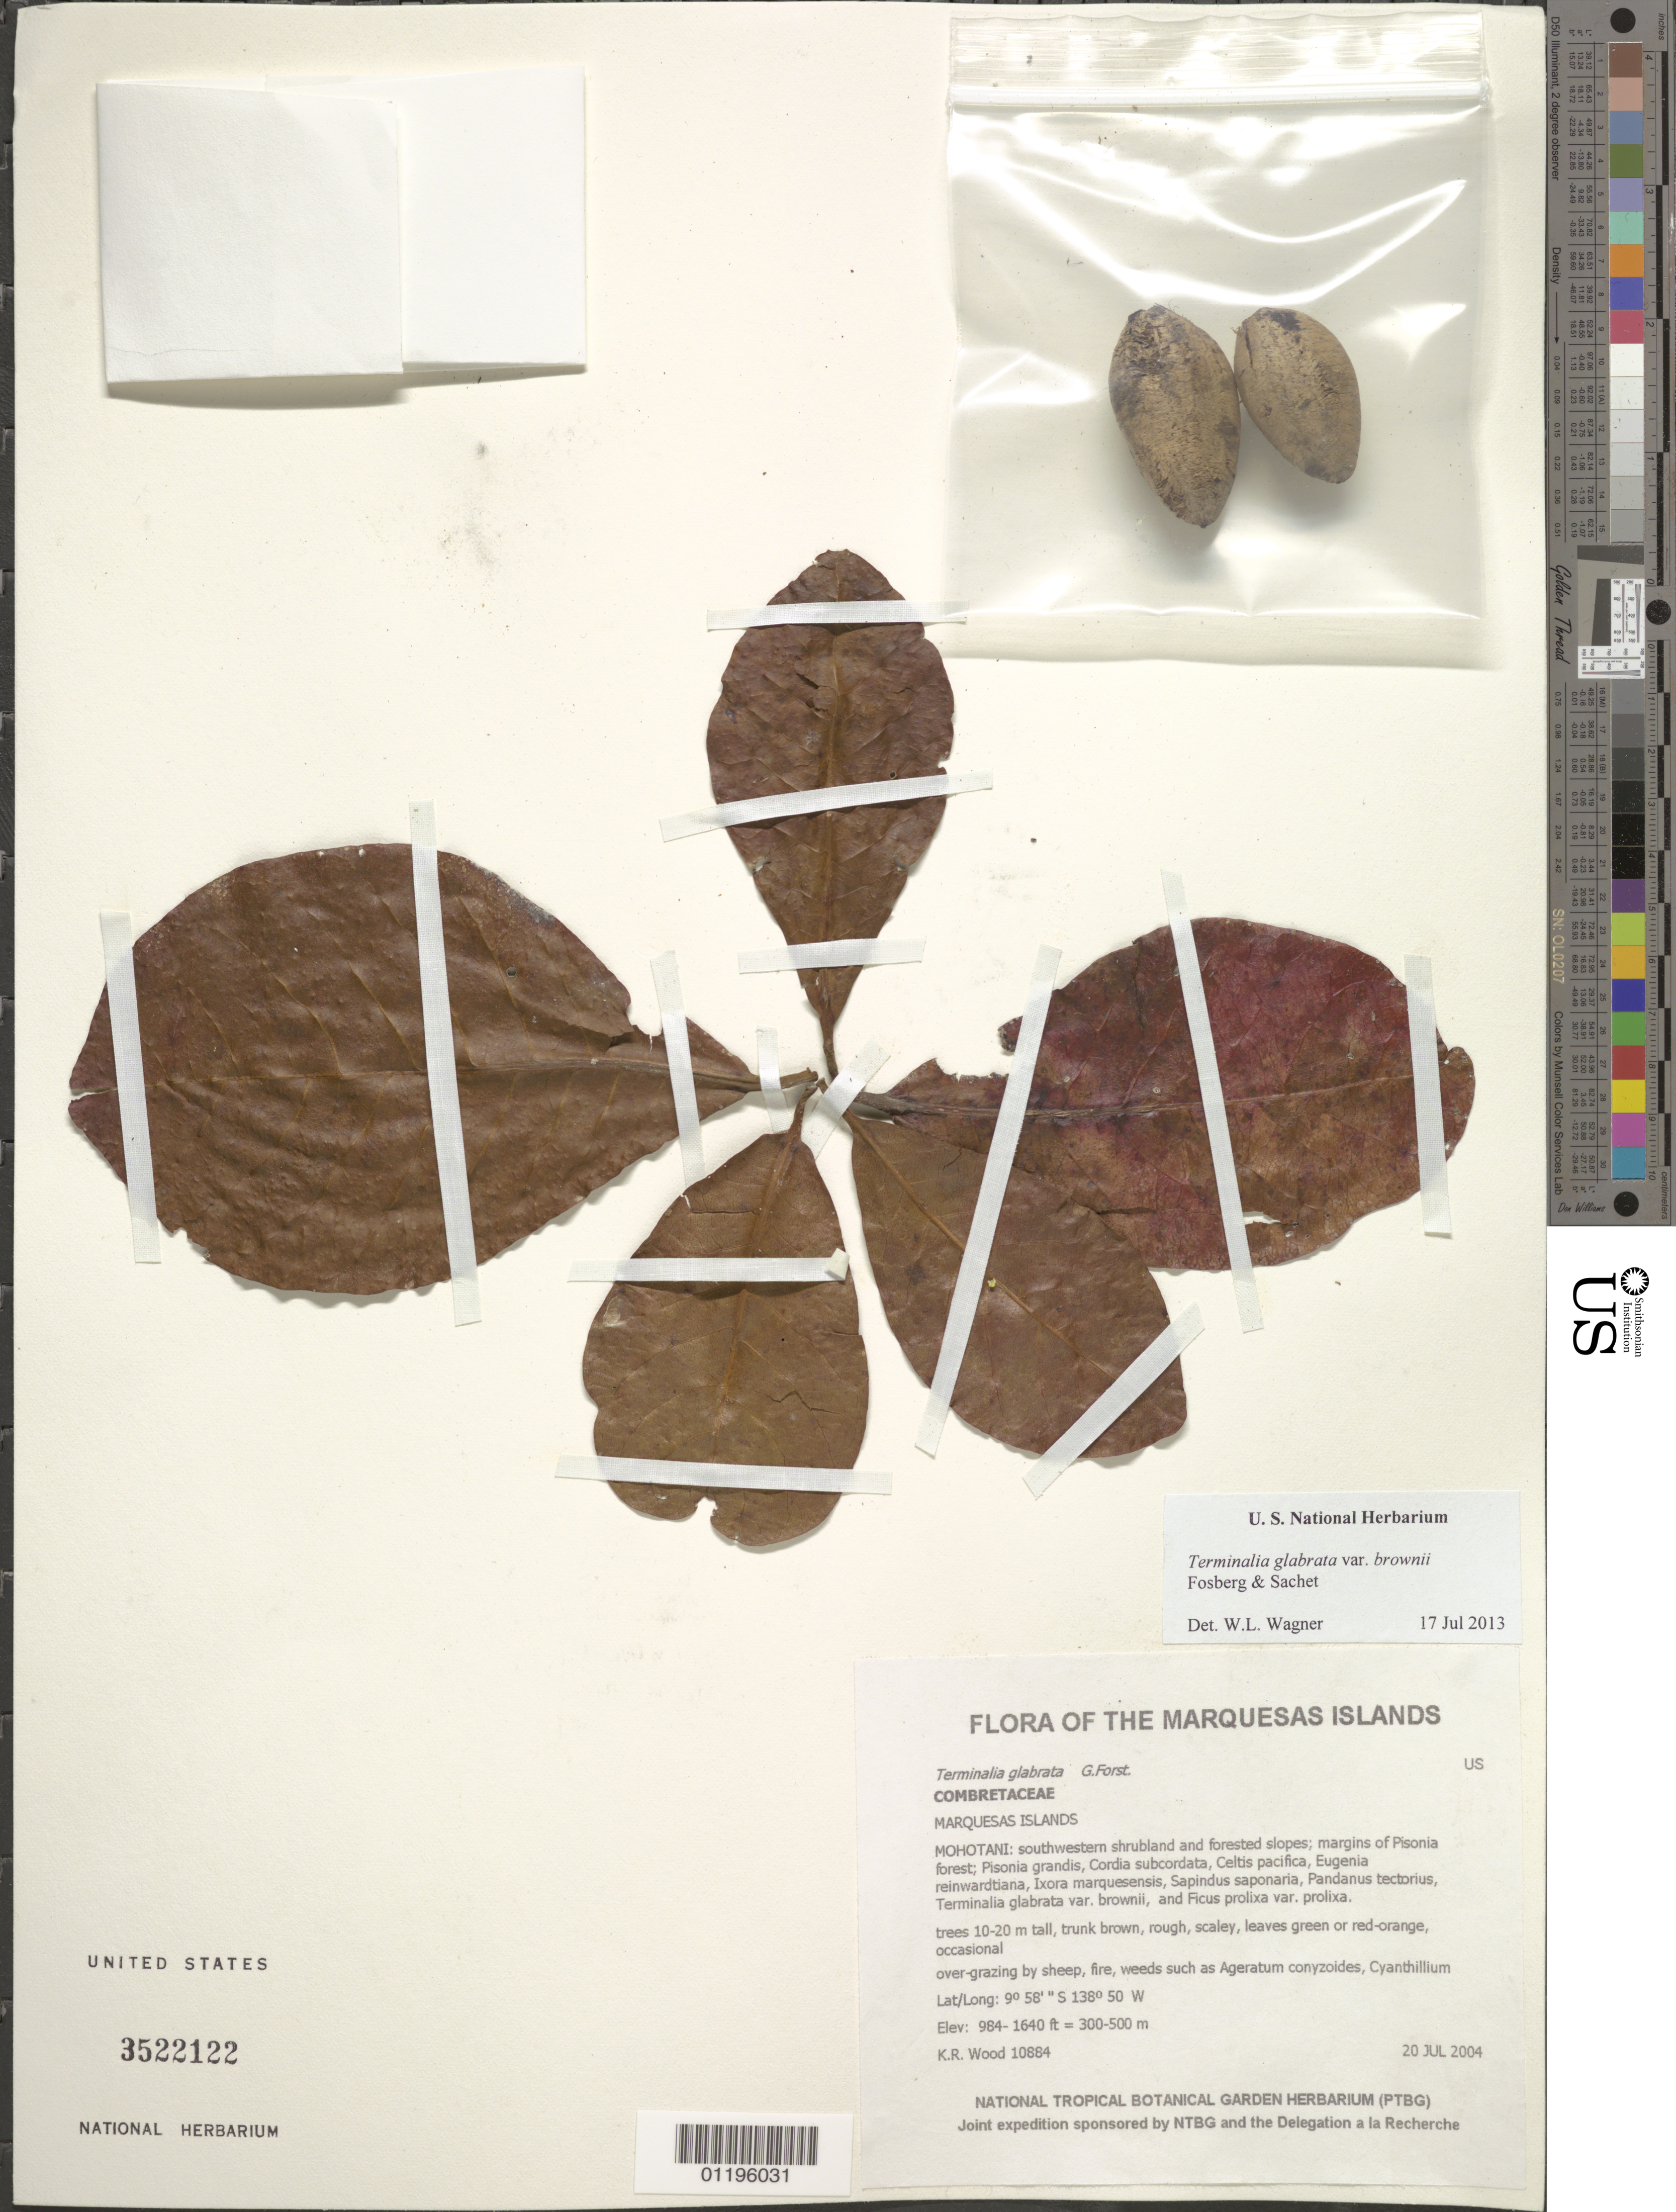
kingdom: Plantae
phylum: Tracheophyta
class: Magnoliopsida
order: Myrtales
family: Combretaceae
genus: Terminalia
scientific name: Terminalia glabrata var. brownii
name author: Fosberg & Sachet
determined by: Lorence, David H., (PTBG), National Tropical Botanical Garden (UNITED STATES)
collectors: K. R. Wood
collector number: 10884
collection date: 2004-07-20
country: French Polynesia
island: Mohotani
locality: Southwestern shrubland and forested slopes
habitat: Margins of Pisonia forest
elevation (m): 300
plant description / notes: Over-grazing by sheep, fire, weeds such as Ageratum conyzoides, Cyanthillium cinereum, Chamaesyce hirta, Senna occidentalis, Ocimum gratissimum, Abutilon hirtum, Passiflora foetida, Rhynchelytrum repens, and Urochloa reptans.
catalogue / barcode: US 3522122